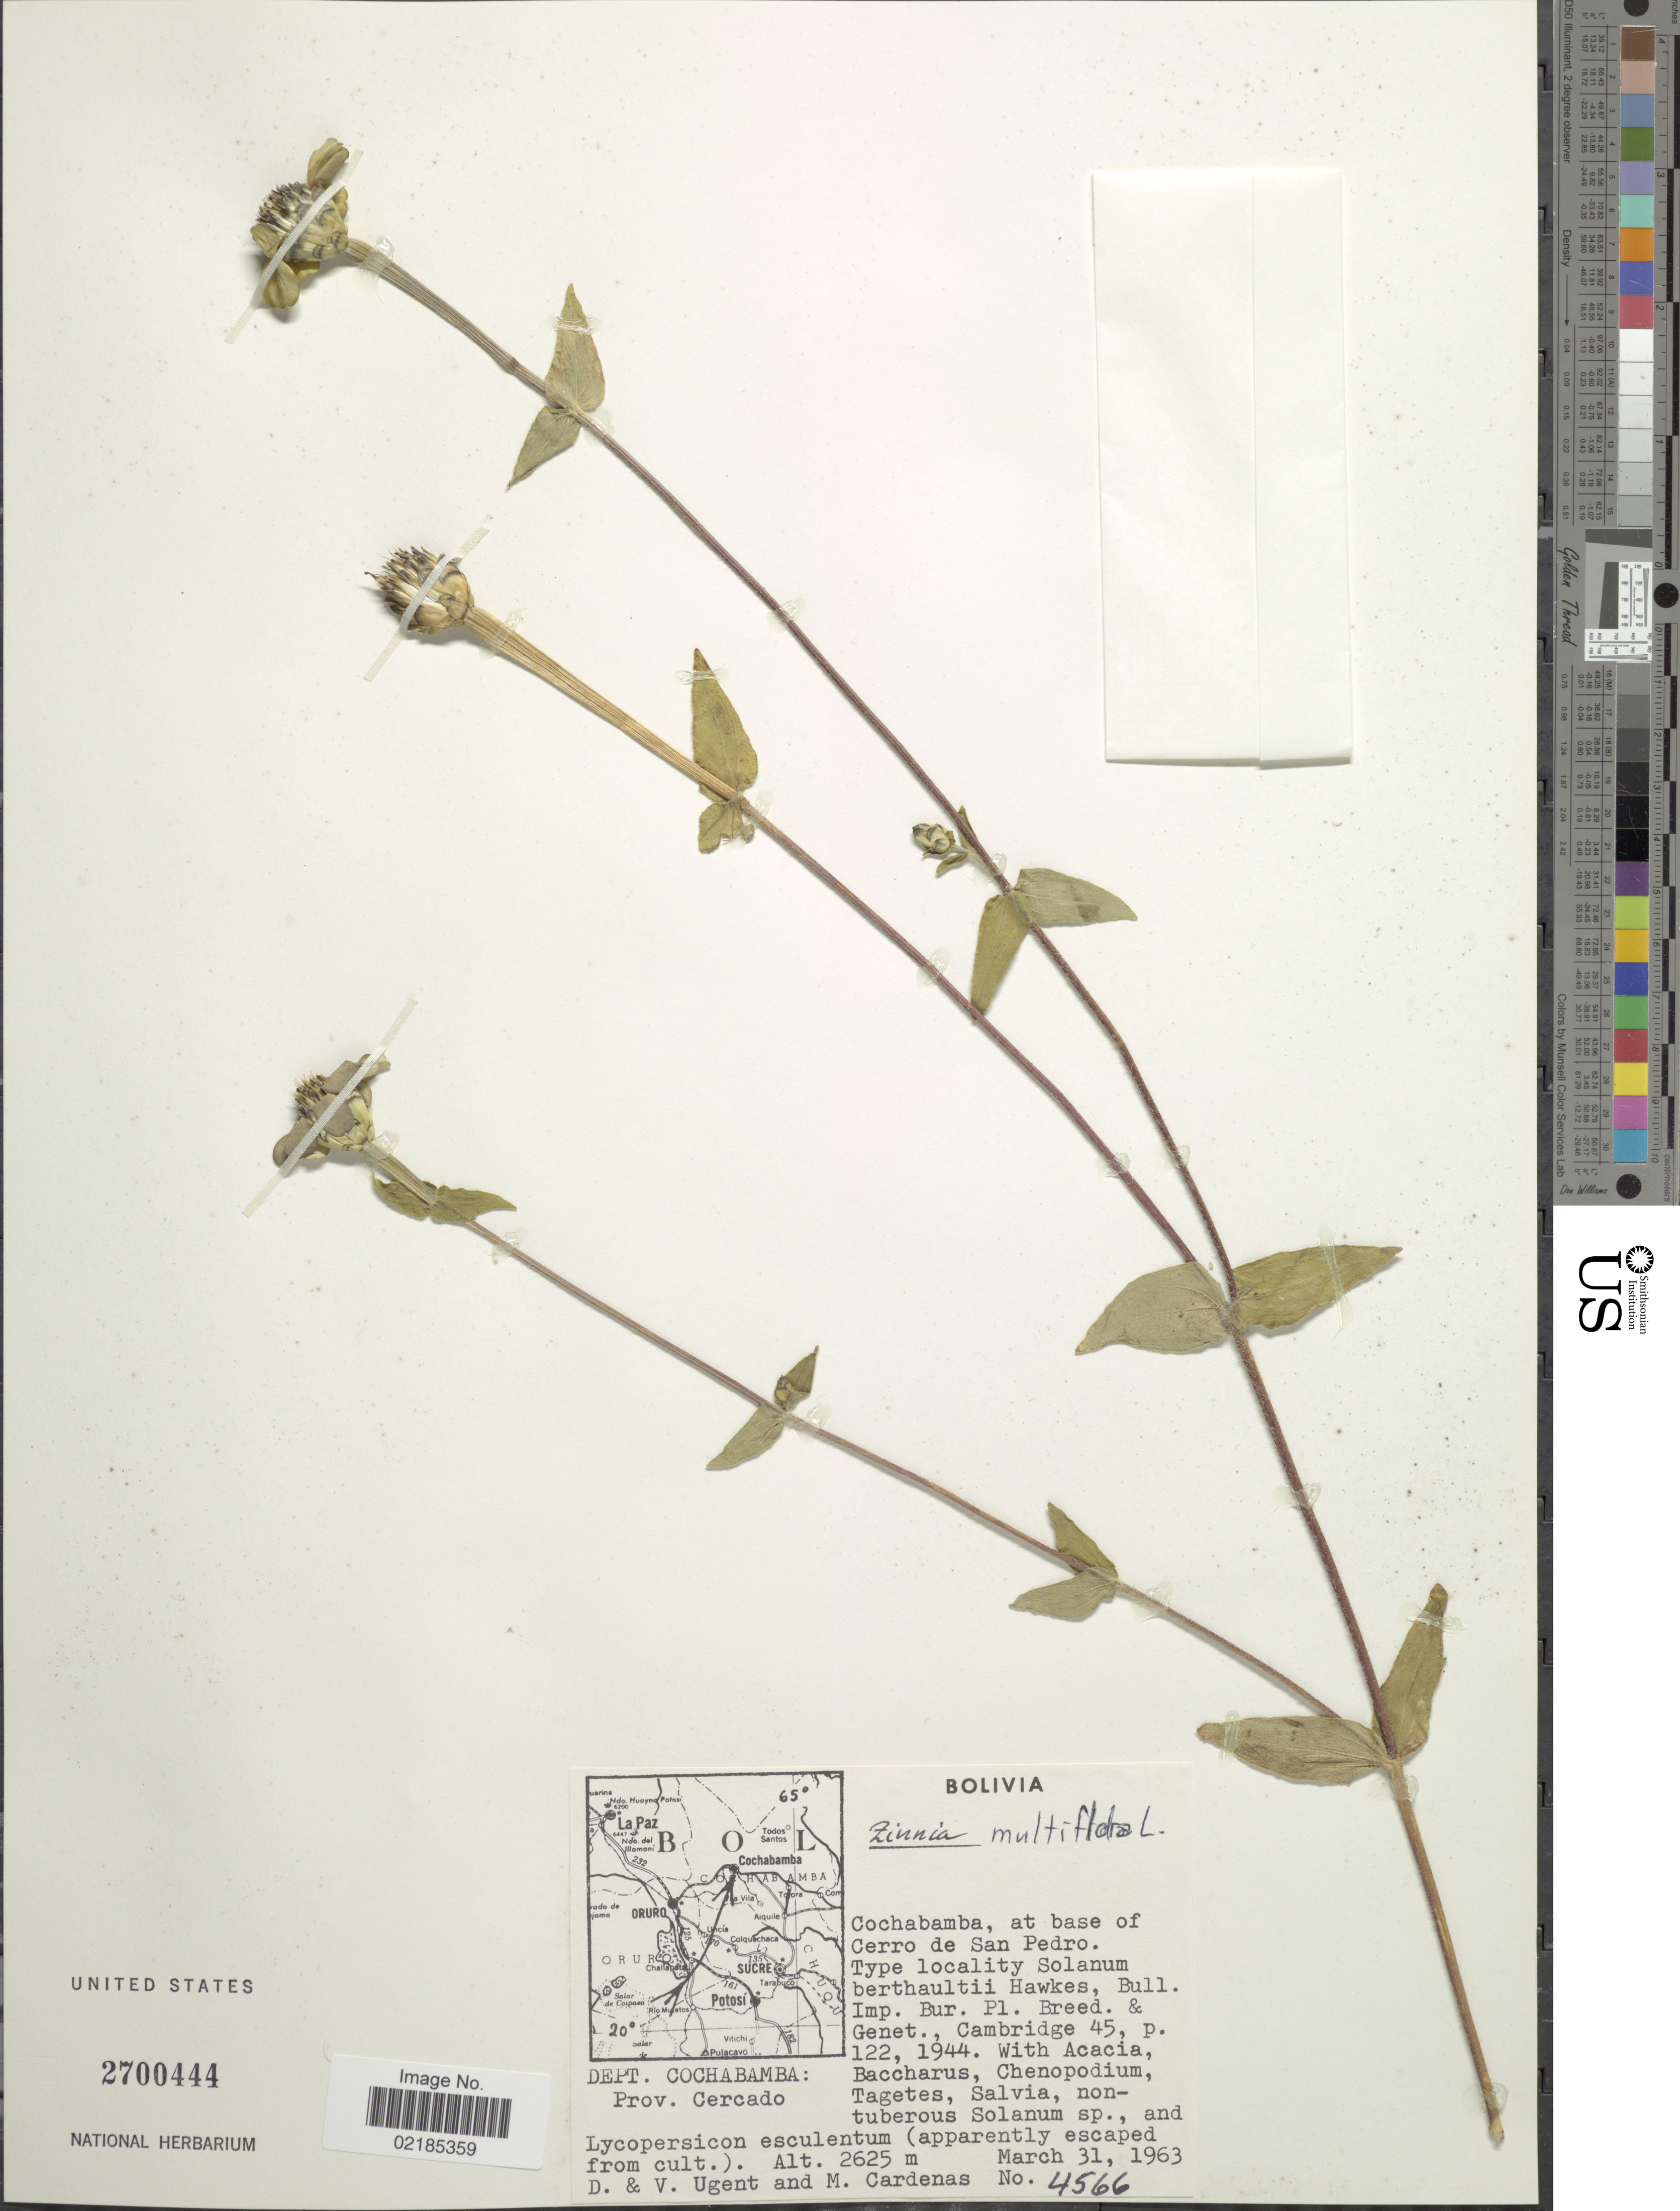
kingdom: Plantae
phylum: Tracheophyta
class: Magnoliopsida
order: Asterales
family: Asteraceae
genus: Zinnia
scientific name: Zinnia multiflora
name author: L.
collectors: D. Ugent, V. Ugent & M. Cárdenas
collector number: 4566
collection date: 1963-03-31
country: Bolivia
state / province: Cochabamba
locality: At base of Cerro de San Pedro.Prov. Cercado.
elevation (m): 2625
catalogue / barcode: US 2700444